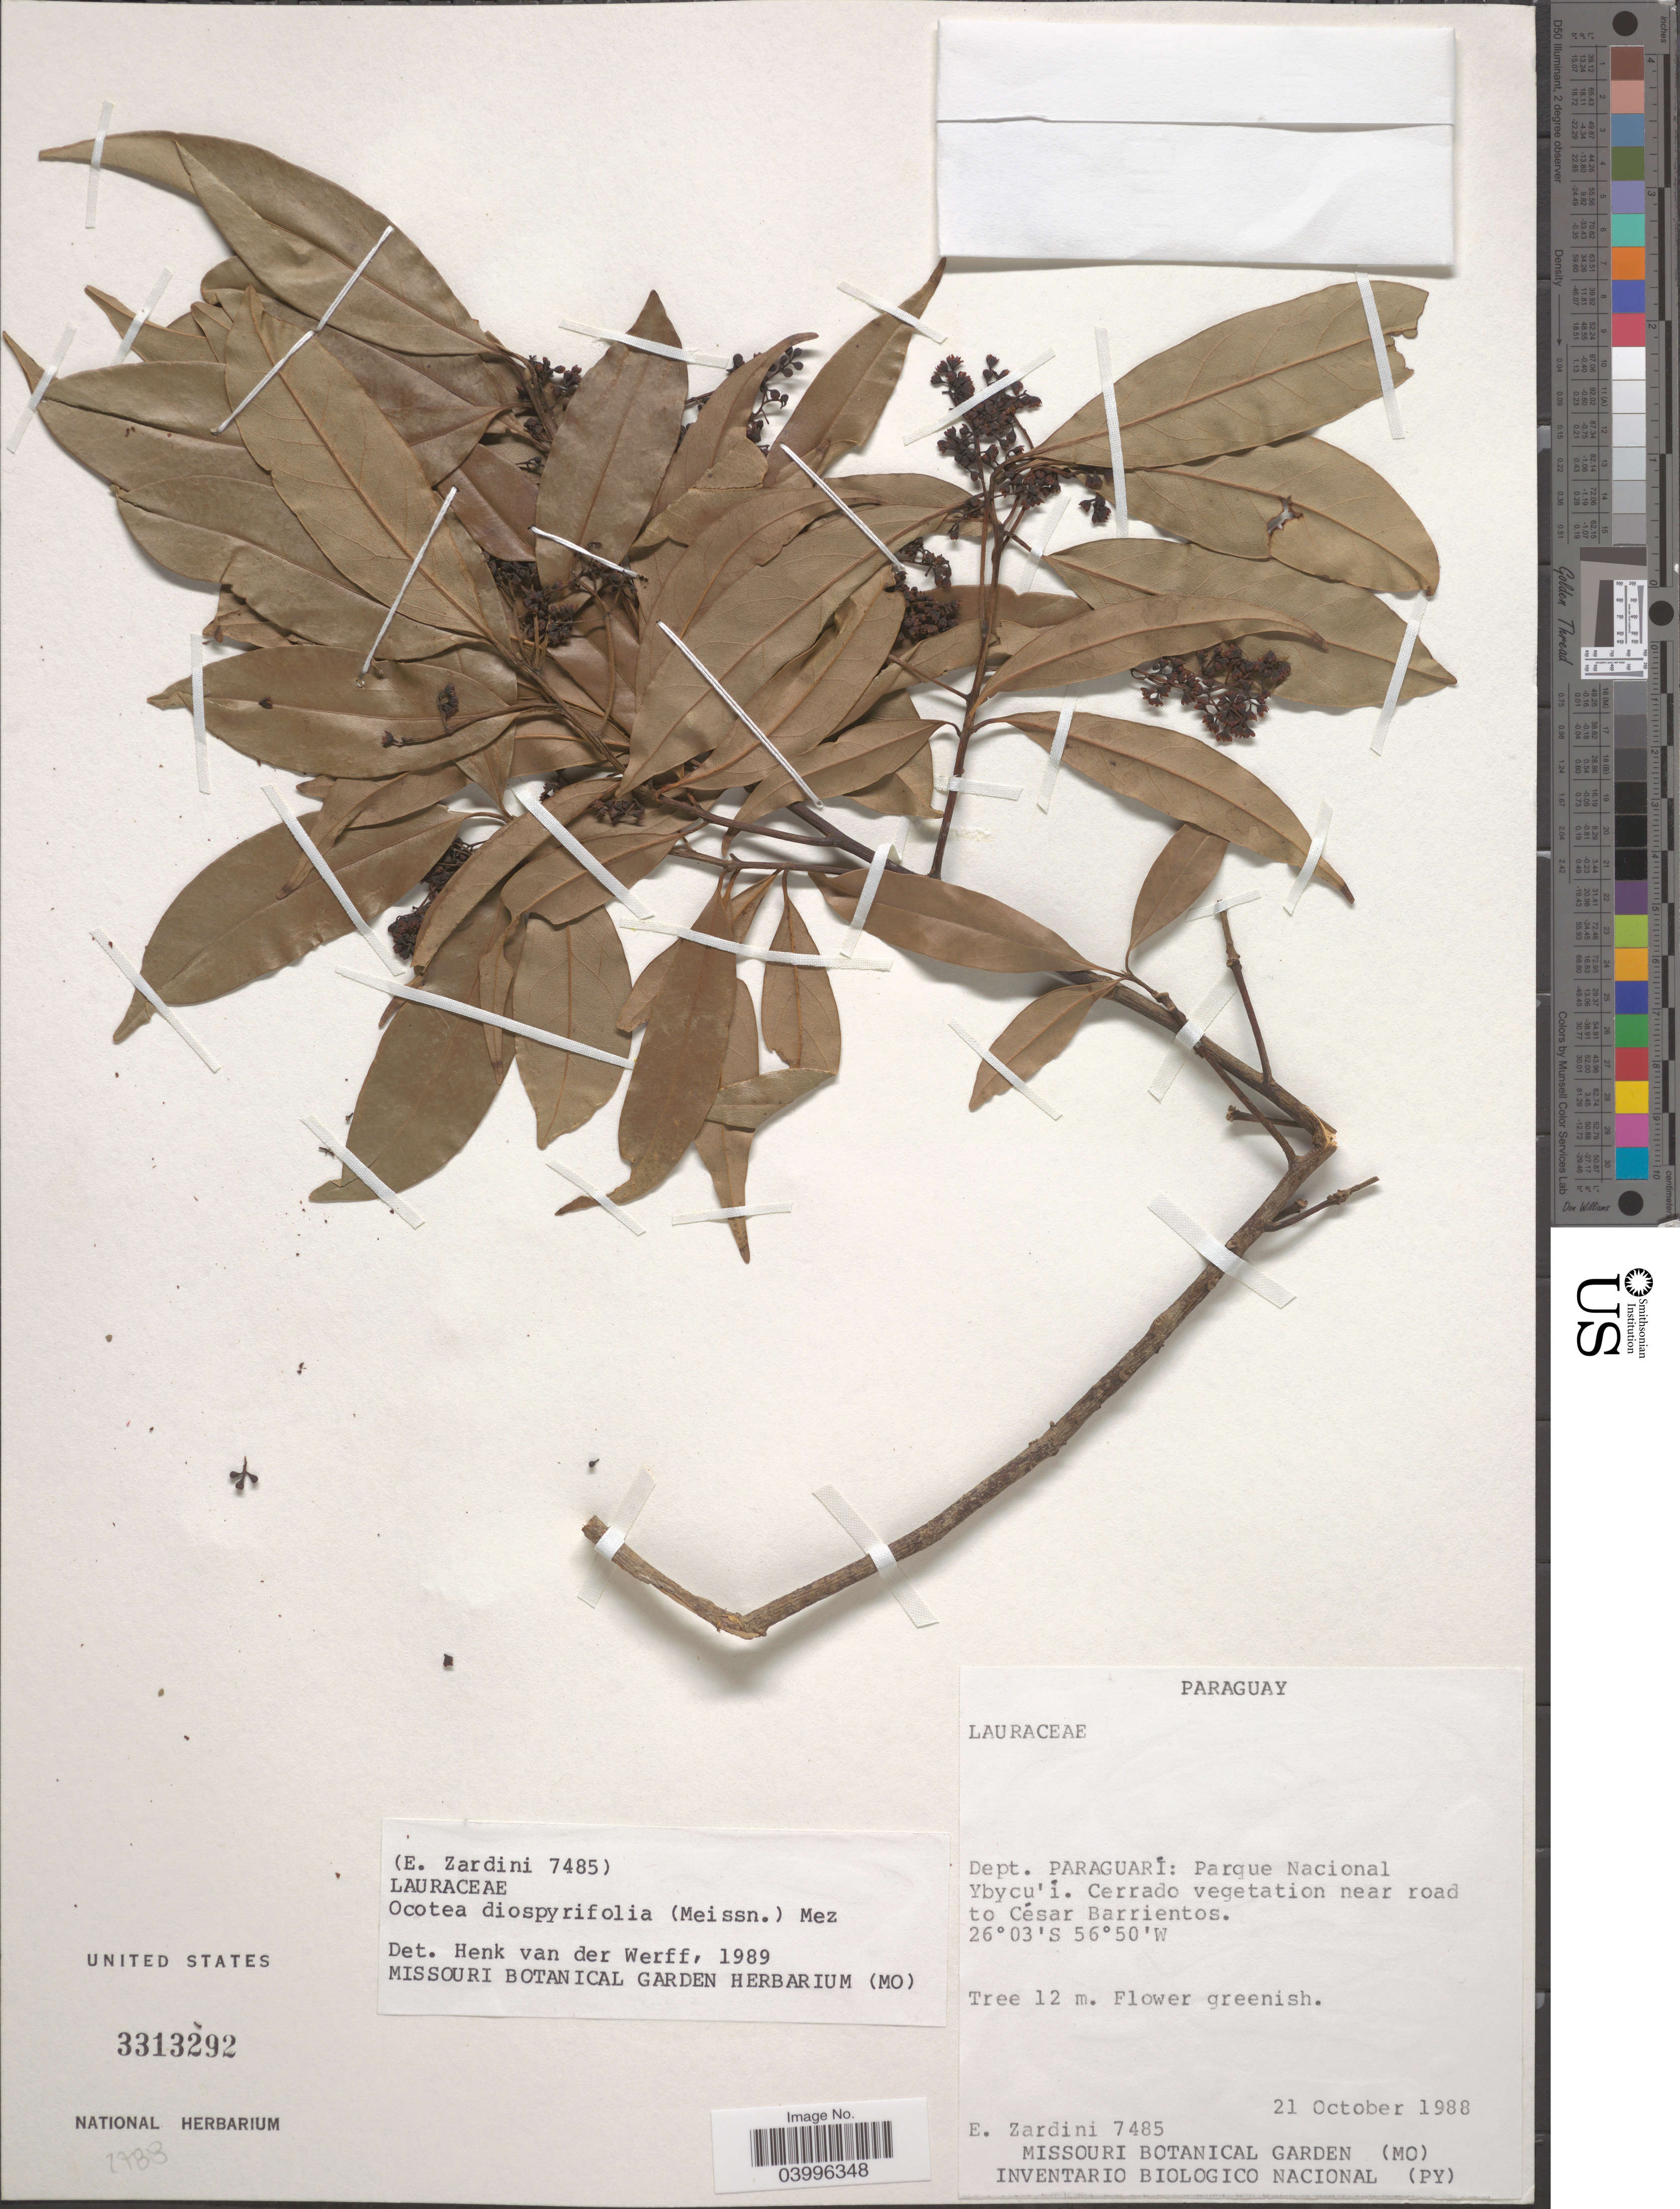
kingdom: Plantae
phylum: Tracheophyta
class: Magnoliopsida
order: Laurales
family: Lauraceae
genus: Ocotea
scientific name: Ocotea diospyrifolia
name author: (Meisn.) Mez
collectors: E. Zardini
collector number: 7485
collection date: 1988-10-21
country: Paraguay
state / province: Paraguari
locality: Dept. Paraguari: Parque Nacional Ybycu'i. Cerrado vegetation near road to César Barrientos.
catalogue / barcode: US 3313292